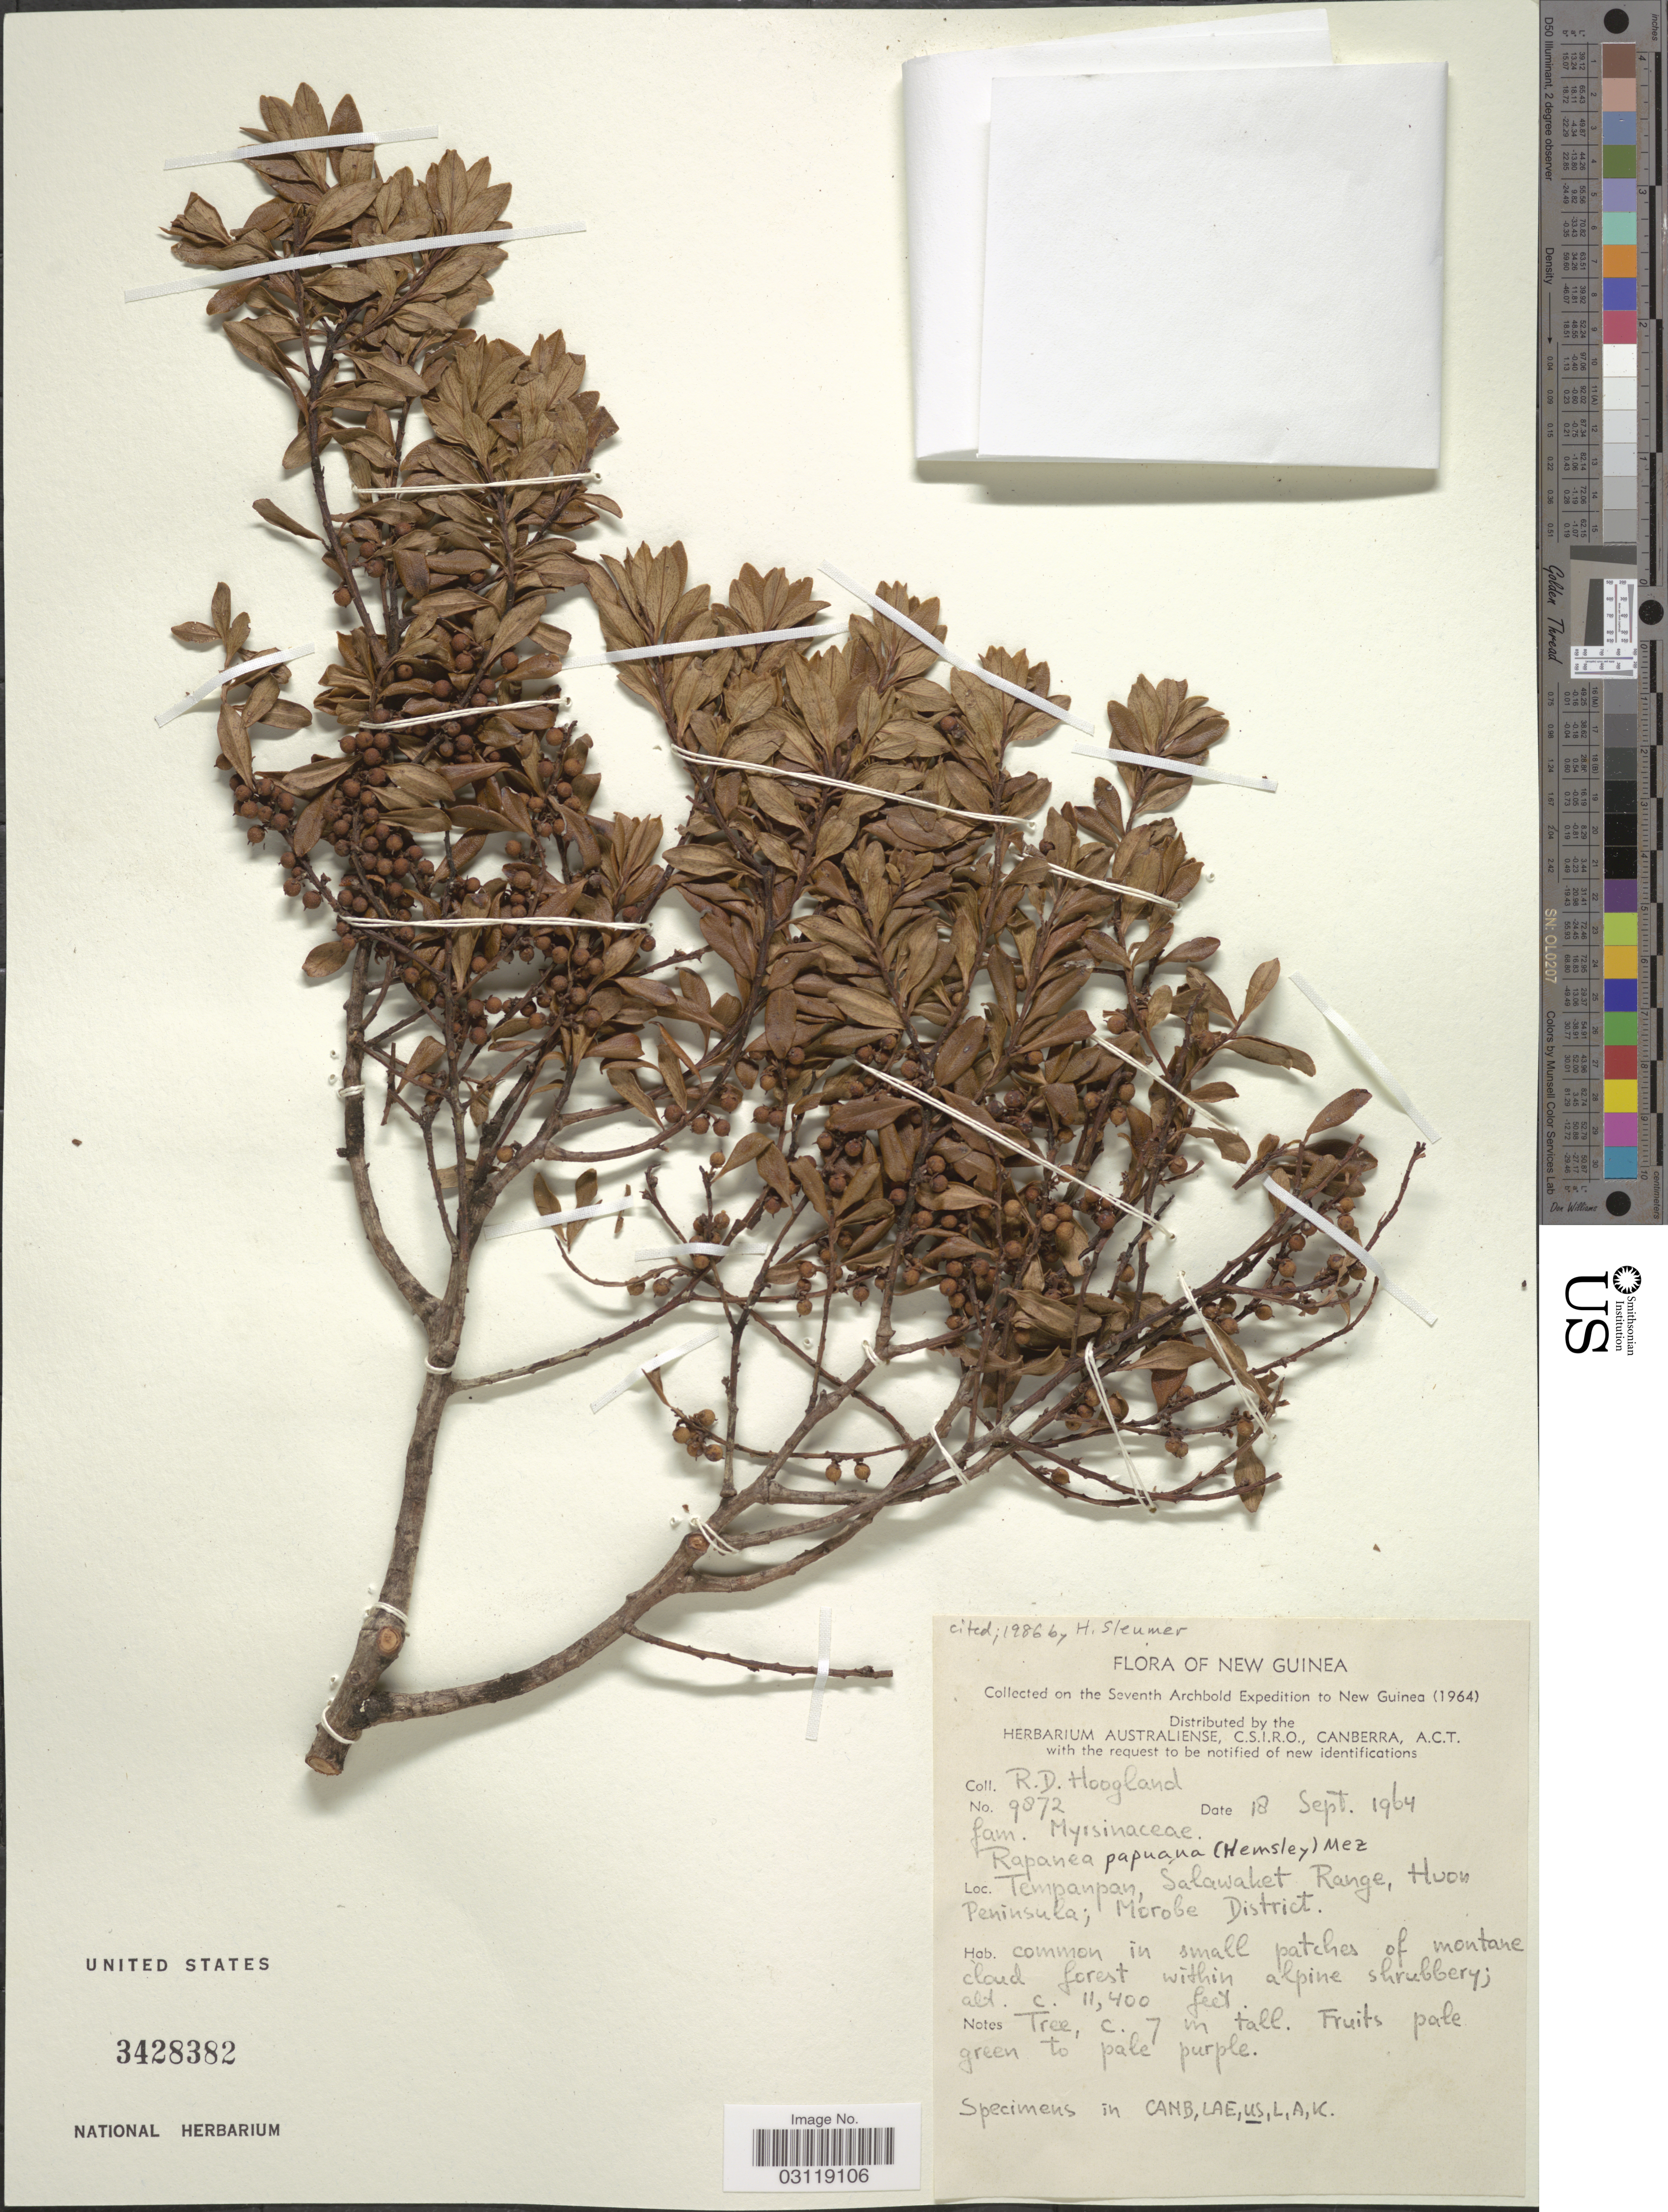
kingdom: Plantae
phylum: Tracheophyta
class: Magnoliopsida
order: Ericales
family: Primulaceae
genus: Rapanea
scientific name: Rapanea papuana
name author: (Hemsl.) Mez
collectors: R. D. Hoogland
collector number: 9872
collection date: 1964-09-18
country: Papua New Guinea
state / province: Morobe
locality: New Guinea. Tempanpan, Salawaket Range, Huon Peninsula.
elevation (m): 3475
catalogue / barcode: US 3428382